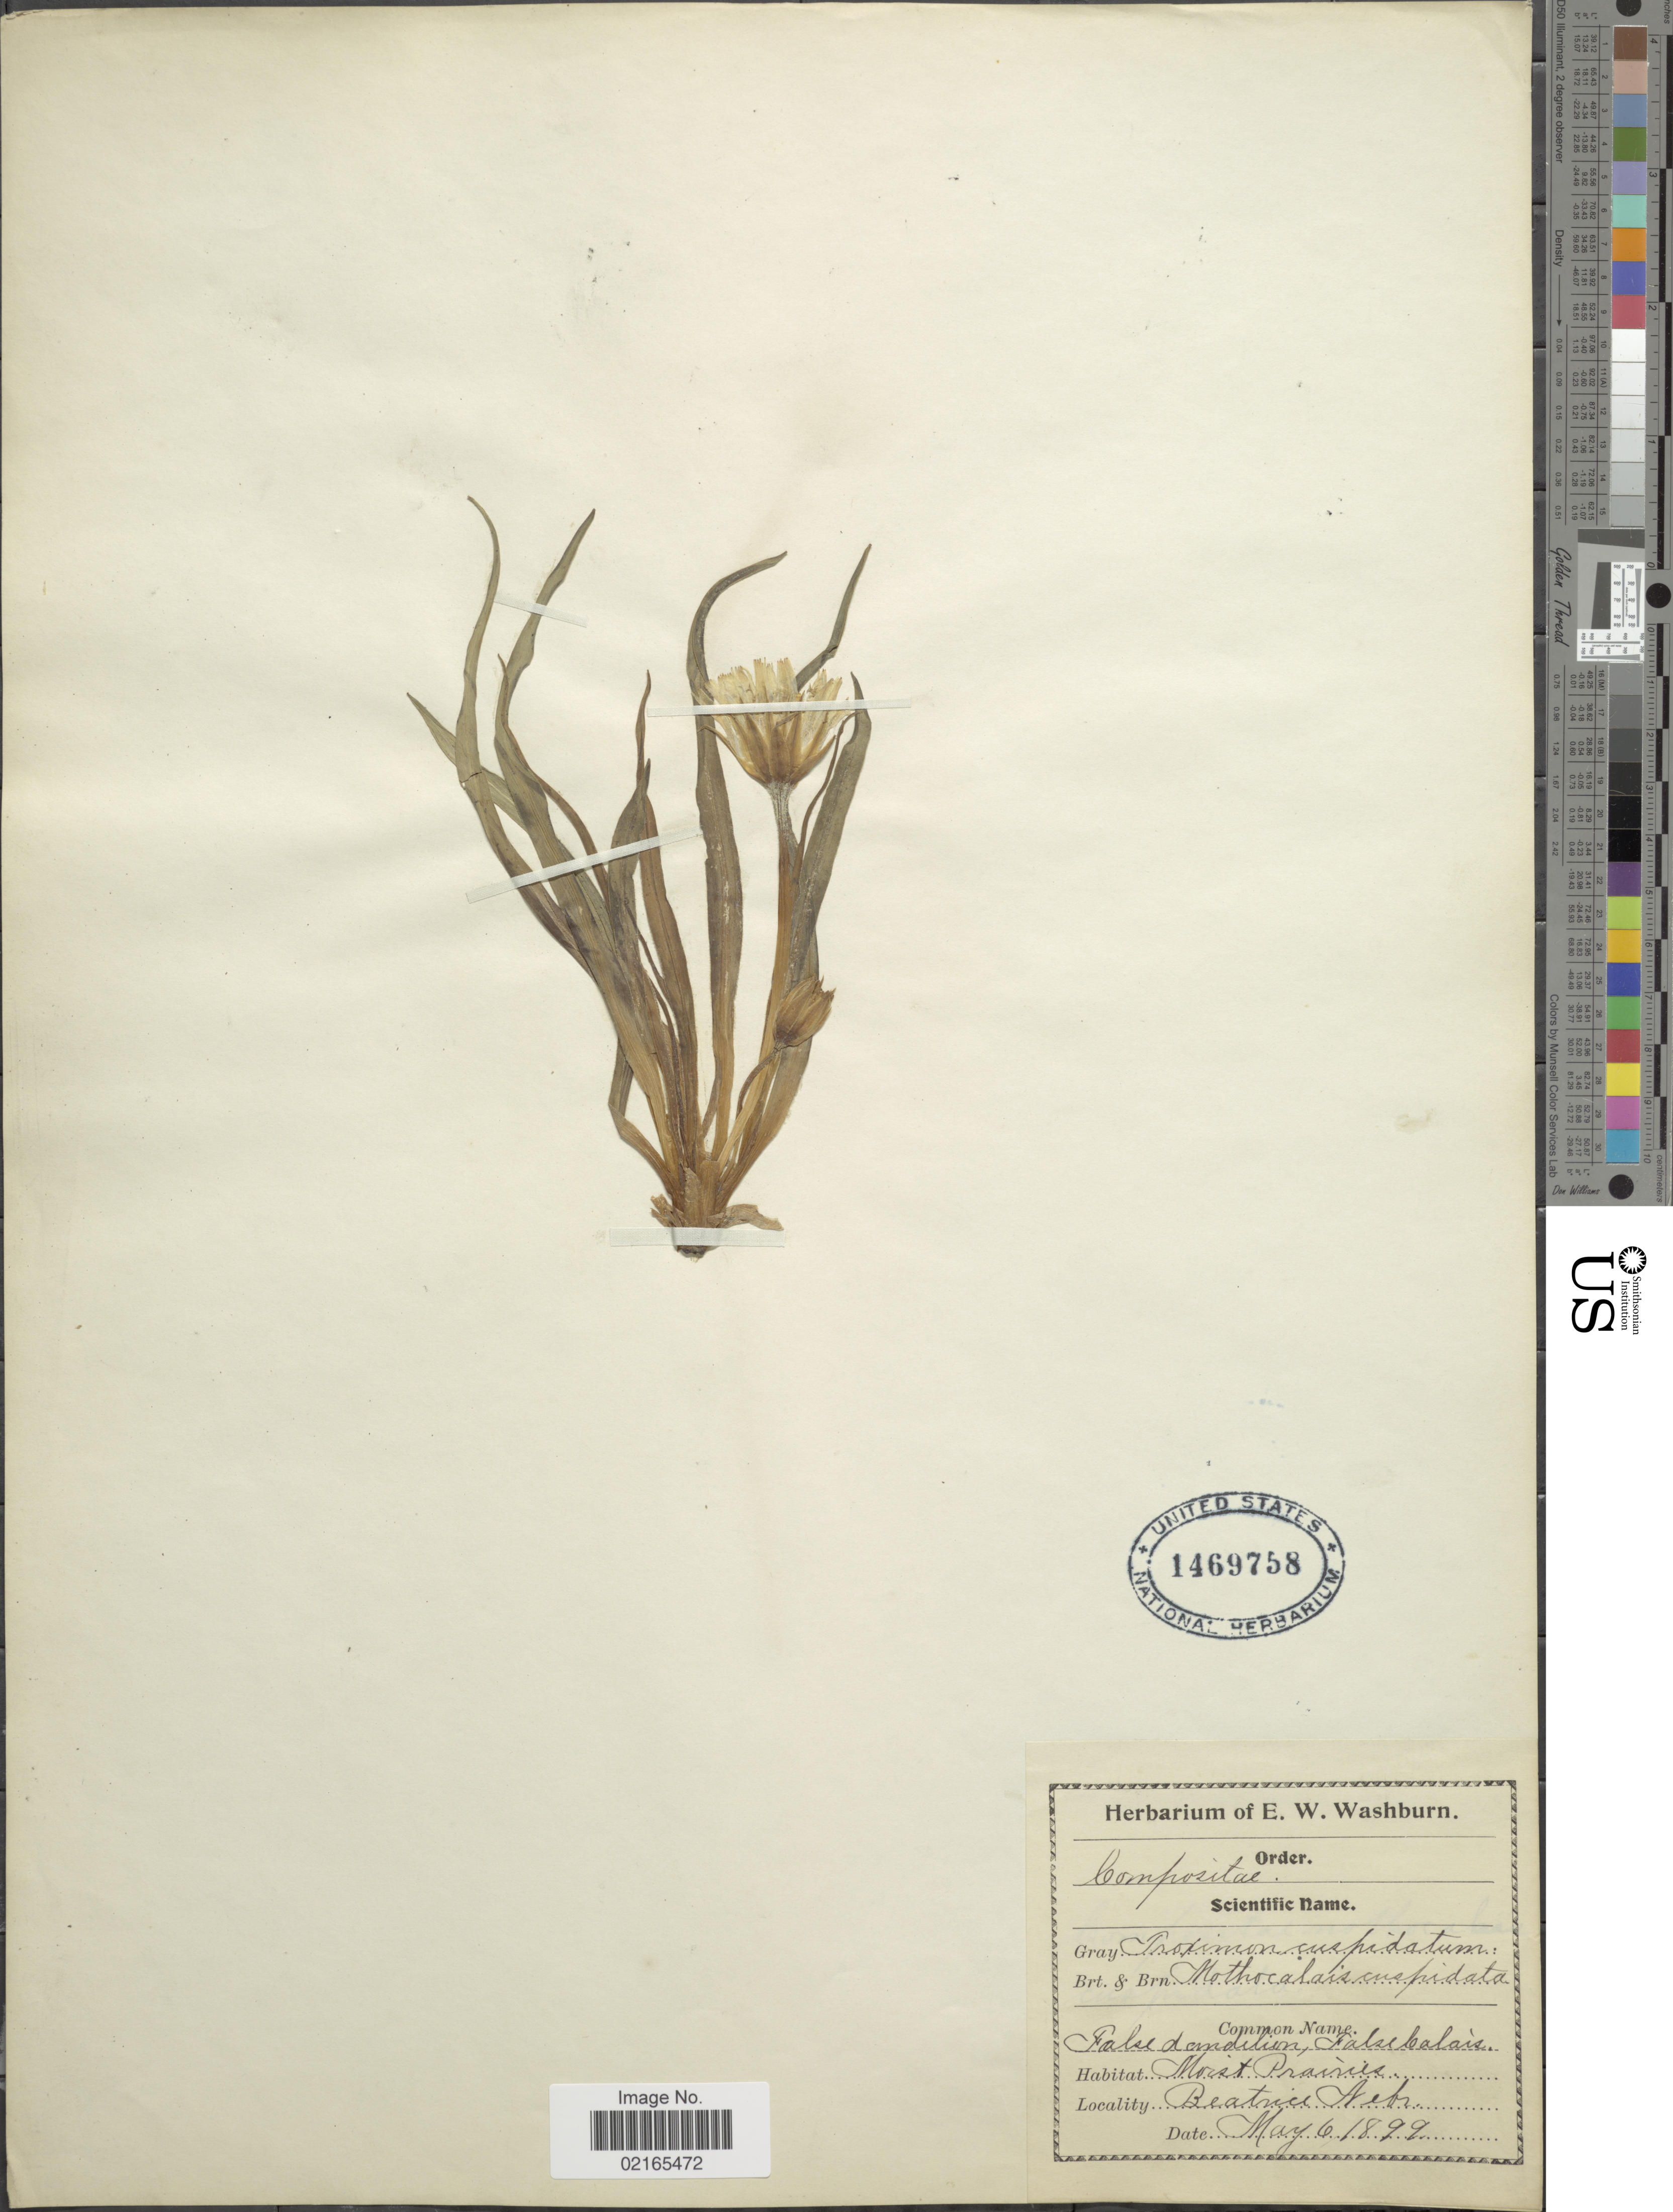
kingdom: Plantae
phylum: Tracheophyta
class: Magnoliopsida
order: Asterales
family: Asteraceae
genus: Nothocalais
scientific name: Nothocalais cuspidata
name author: (Pursh) Greene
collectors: ex herb. E. W. Washburn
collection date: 1899-05-06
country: United States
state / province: Nebraska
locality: Moist Prairies, Beatrice Nebr.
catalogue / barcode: US 1469758